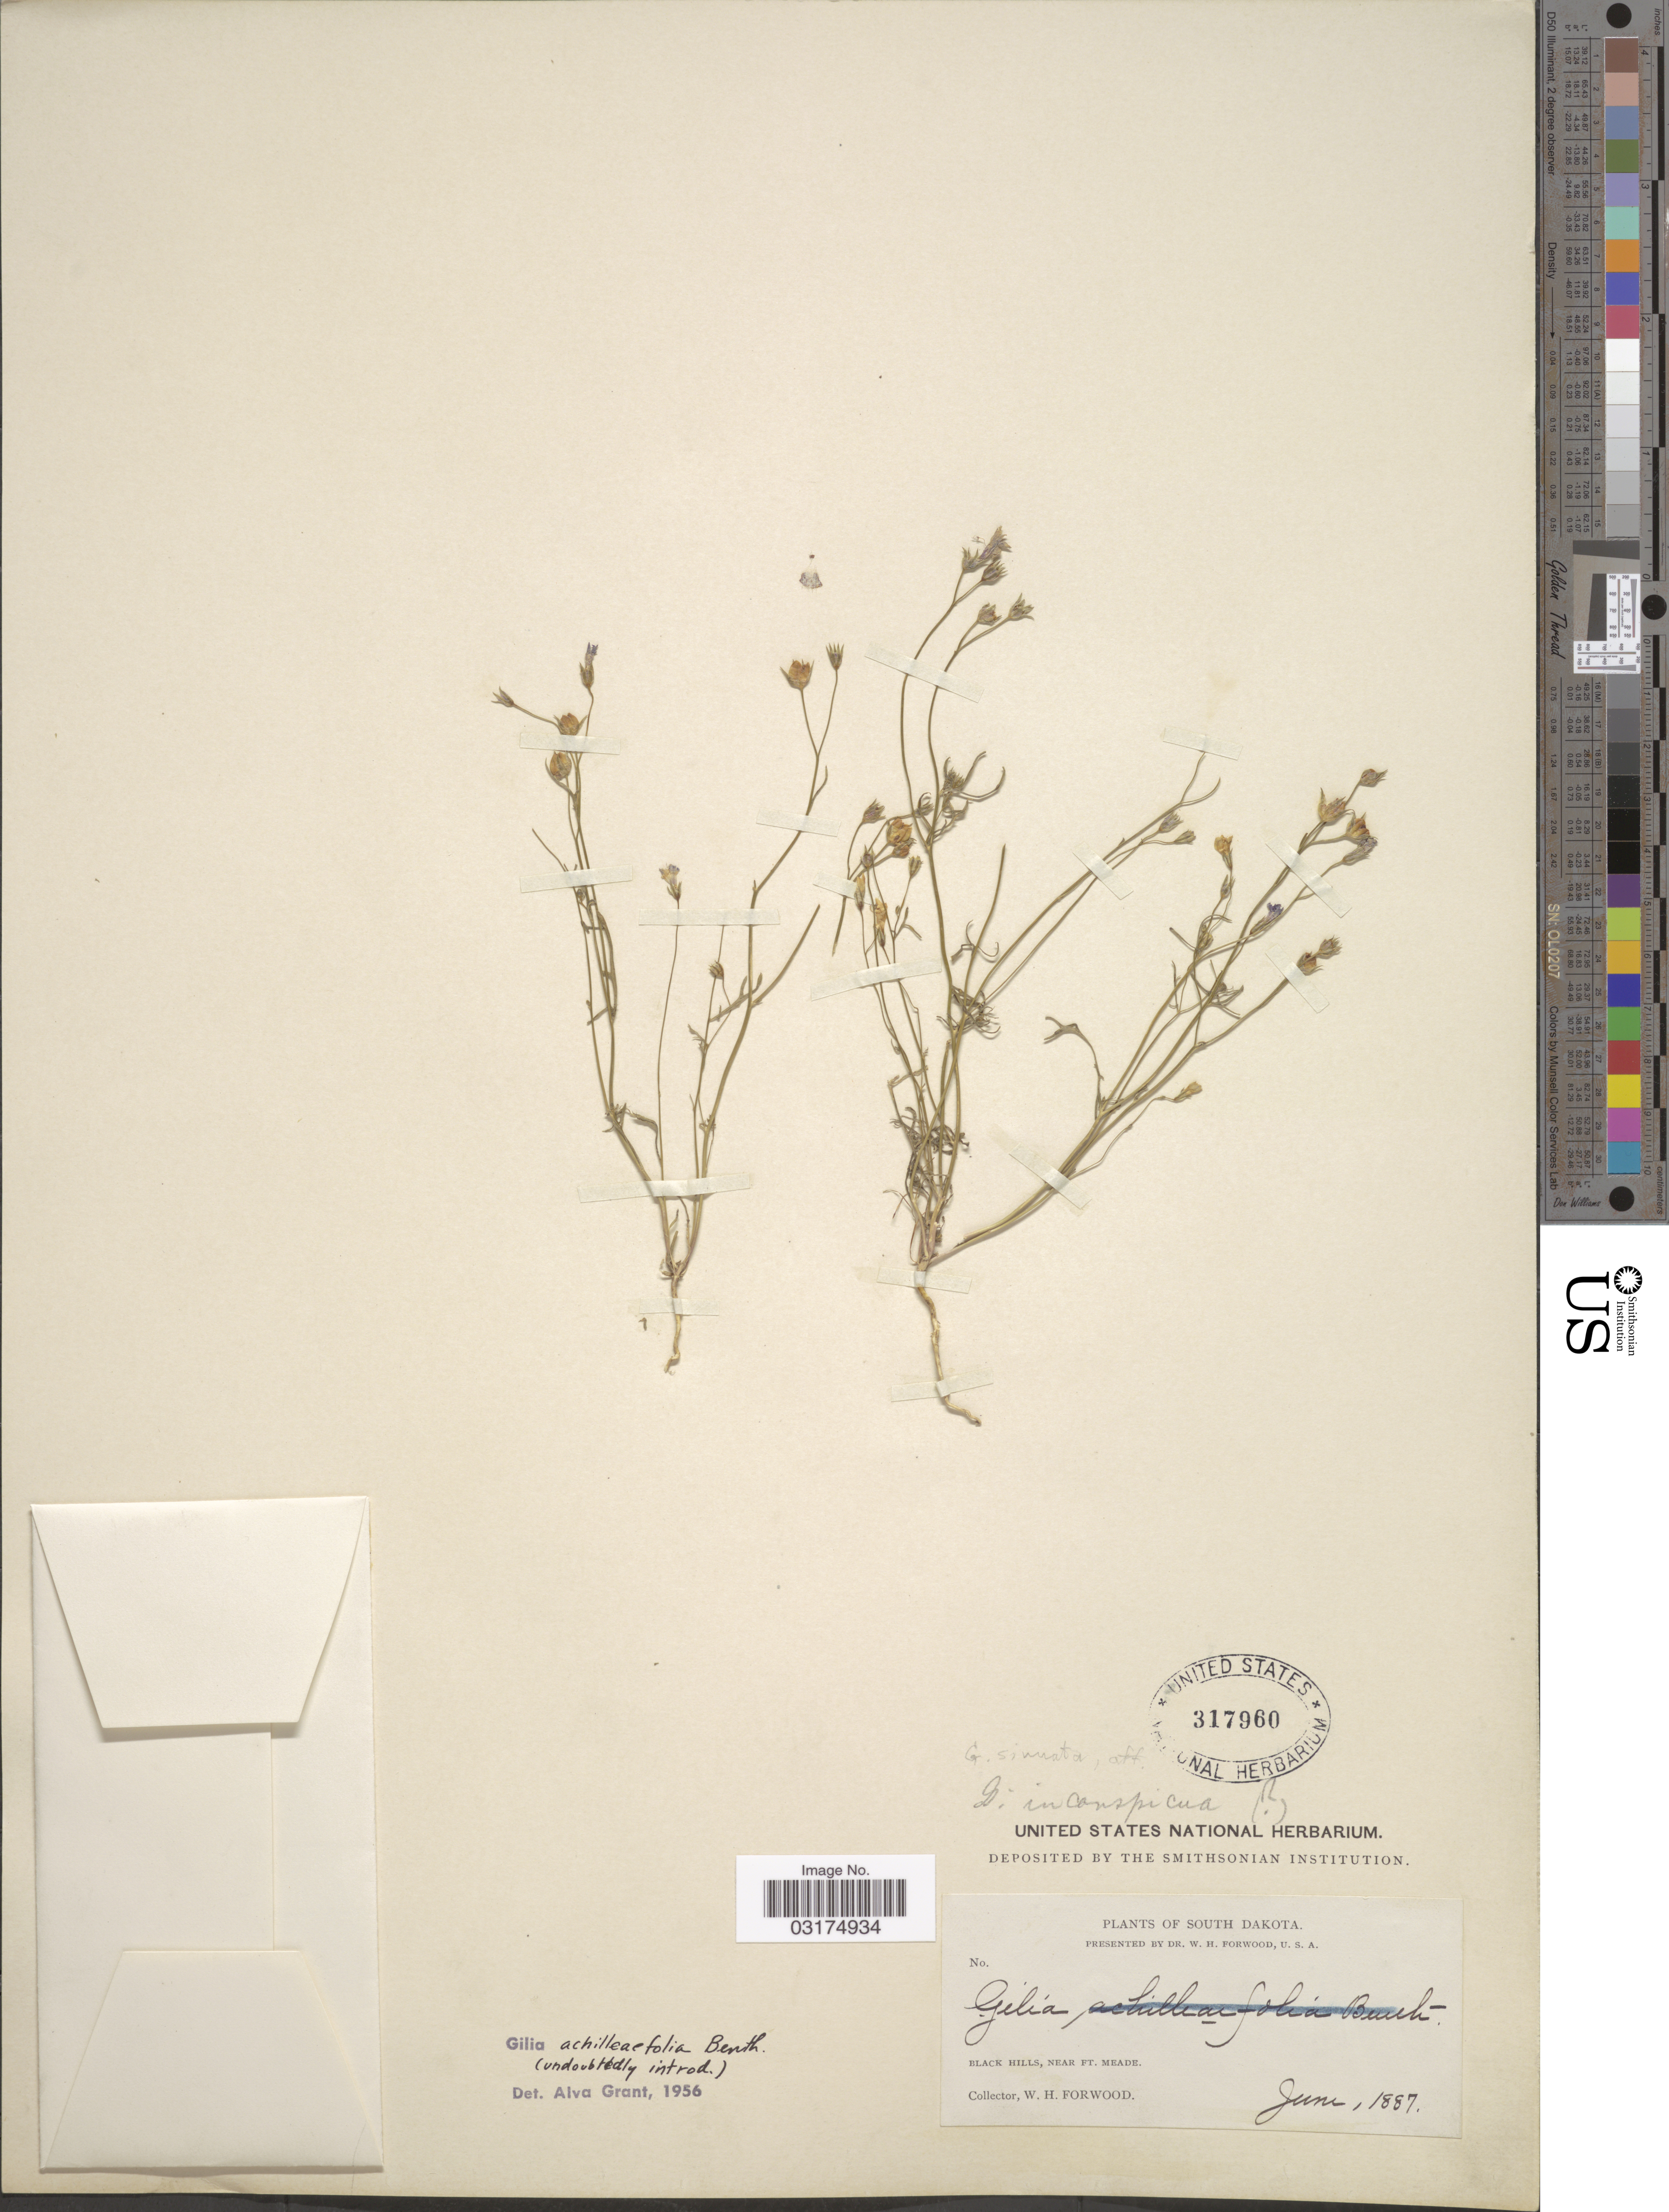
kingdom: Plantae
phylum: Tracheophyta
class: Magnoliopsida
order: Ericales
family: Polemoniaceae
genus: Gilia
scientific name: Gilia achilleifolia subsp. multicaulis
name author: (Benth.) V.E. Grant & A.D. Grant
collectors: W. Forwood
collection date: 1887-06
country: United States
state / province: South Dakota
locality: Black Hills, near Ft. Meade.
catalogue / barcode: US 317960